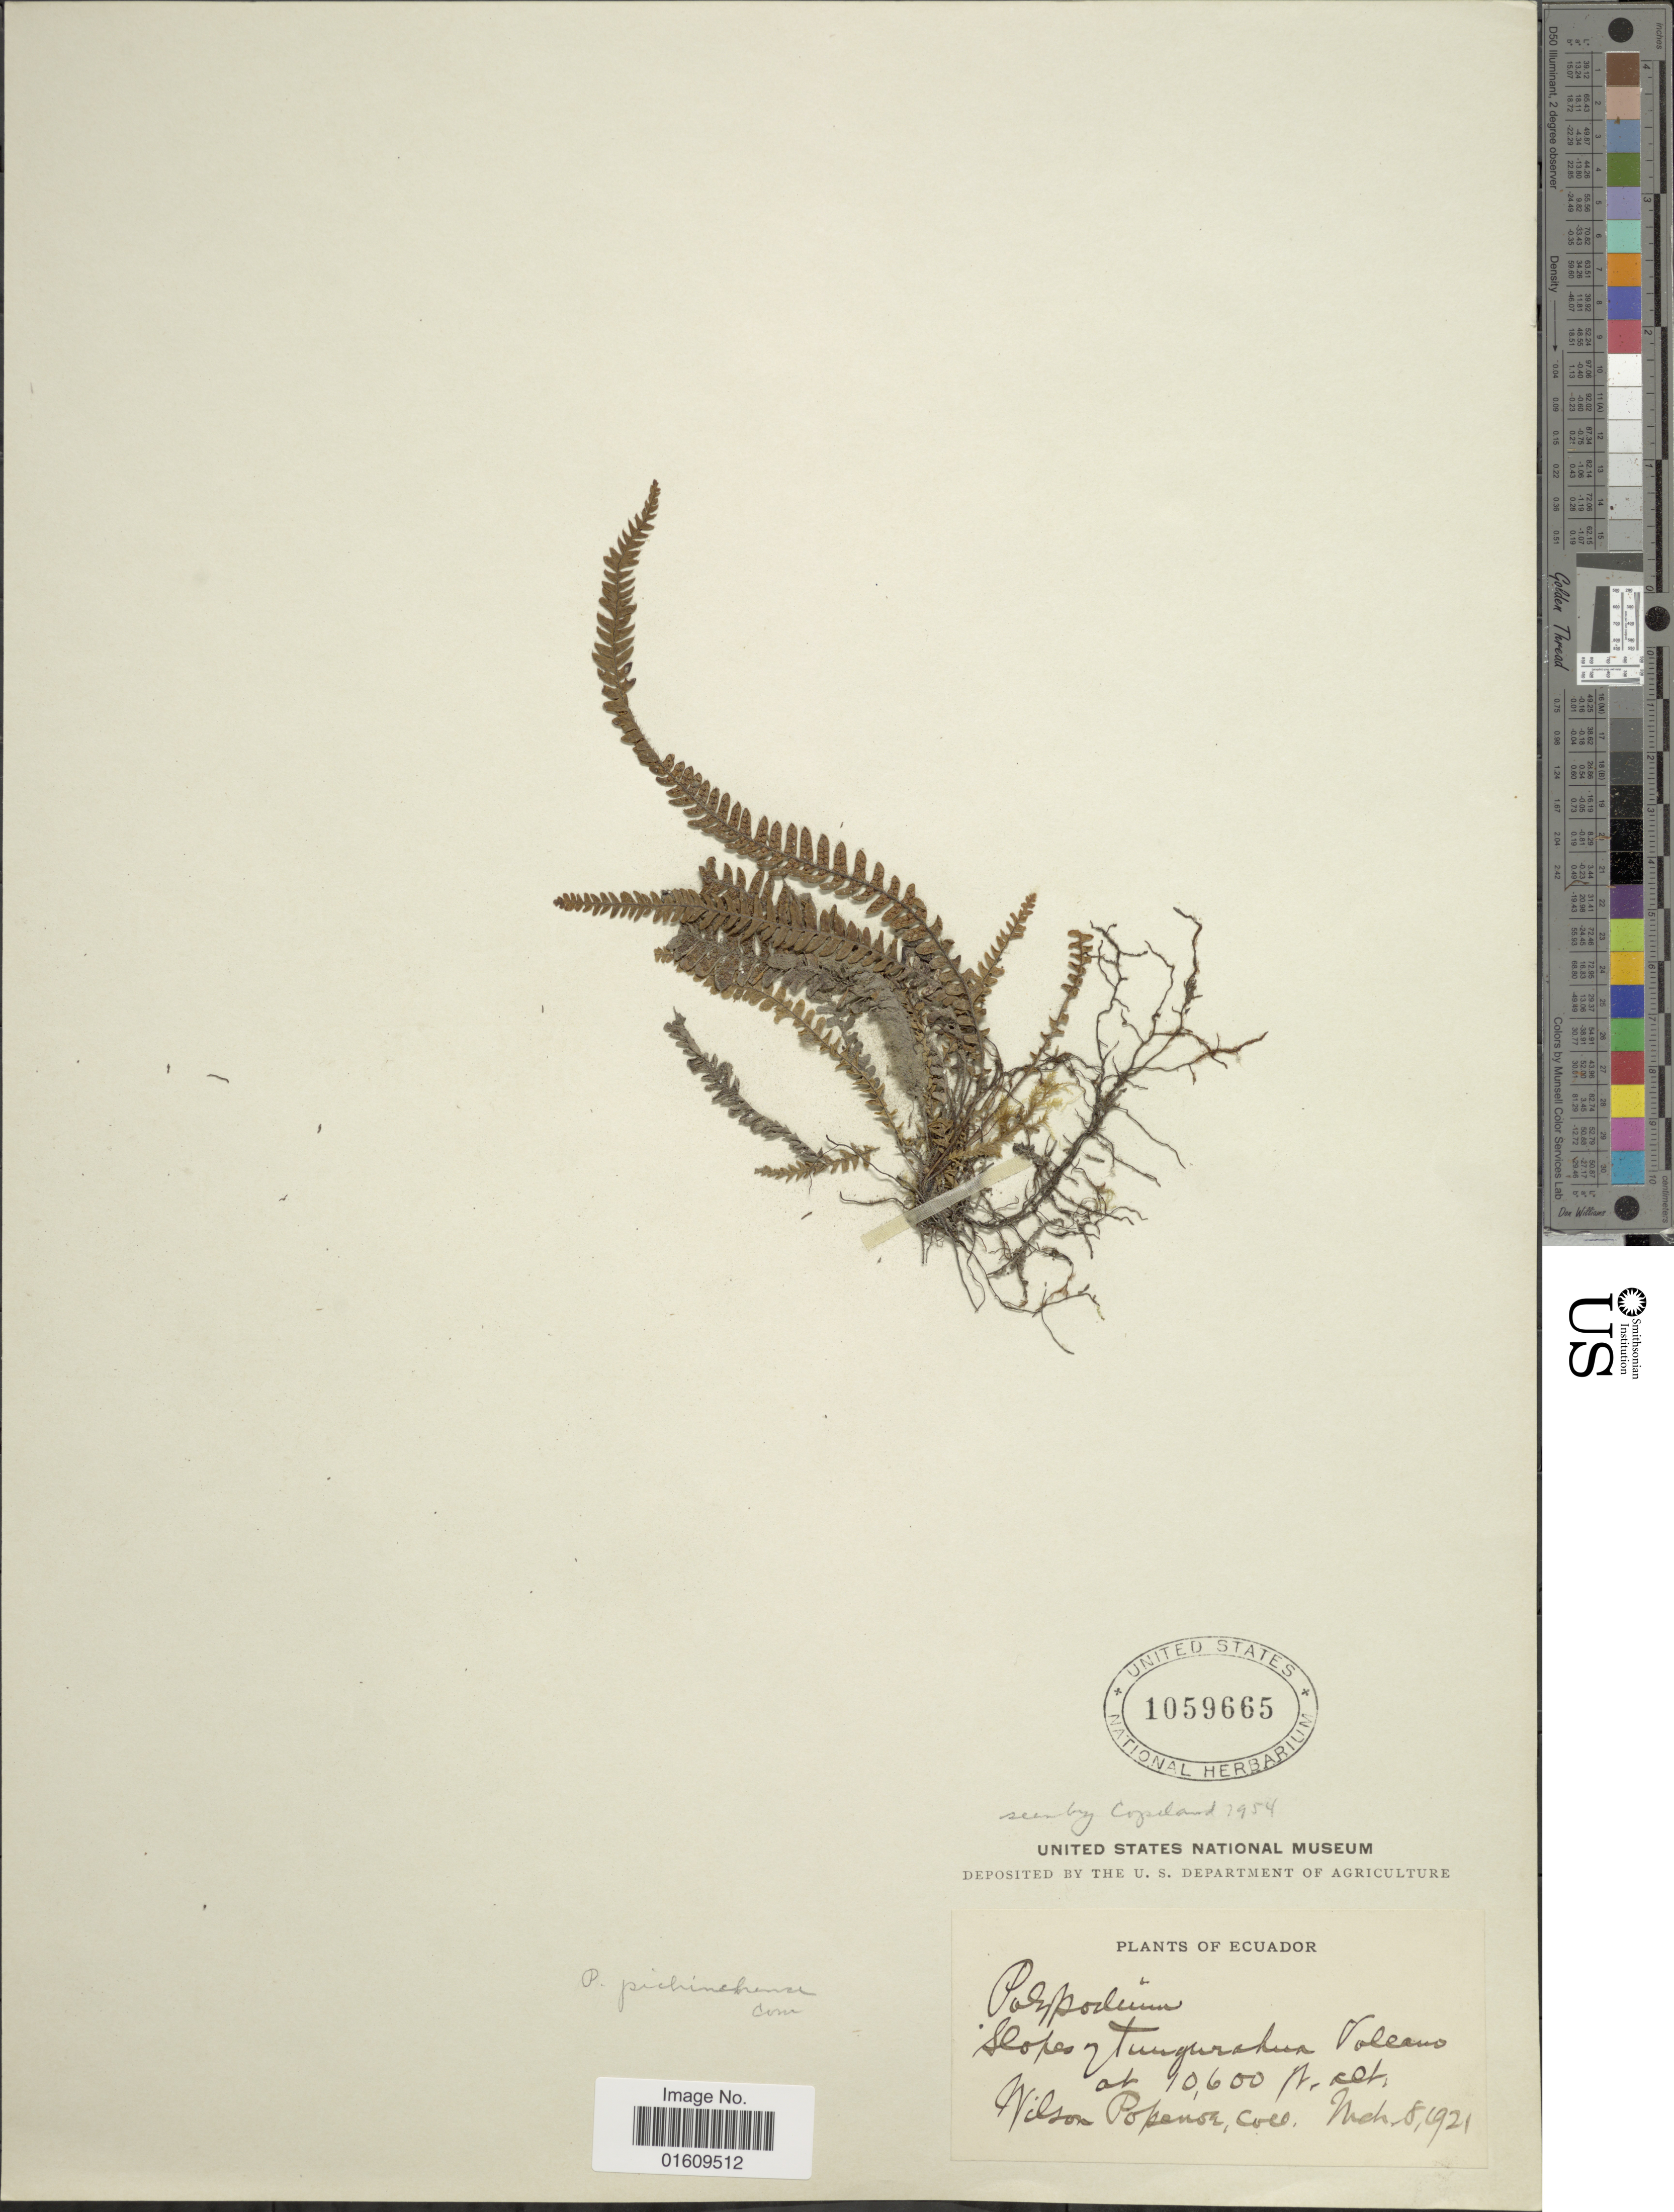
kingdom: Plantae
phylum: Tracheophyta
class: Polypodiopsida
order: Polypodiales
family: Polypodiaceae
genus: Ascogrammitis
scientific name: Ascogrammitis pichinchensis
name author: (Hieron.) Sundue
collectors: W. Popenoe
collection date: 1921-03-08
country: Ecuador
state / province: Tungurahua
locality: Slopes Tungurahua Volcano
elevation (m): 3231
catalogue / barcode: US 1059665